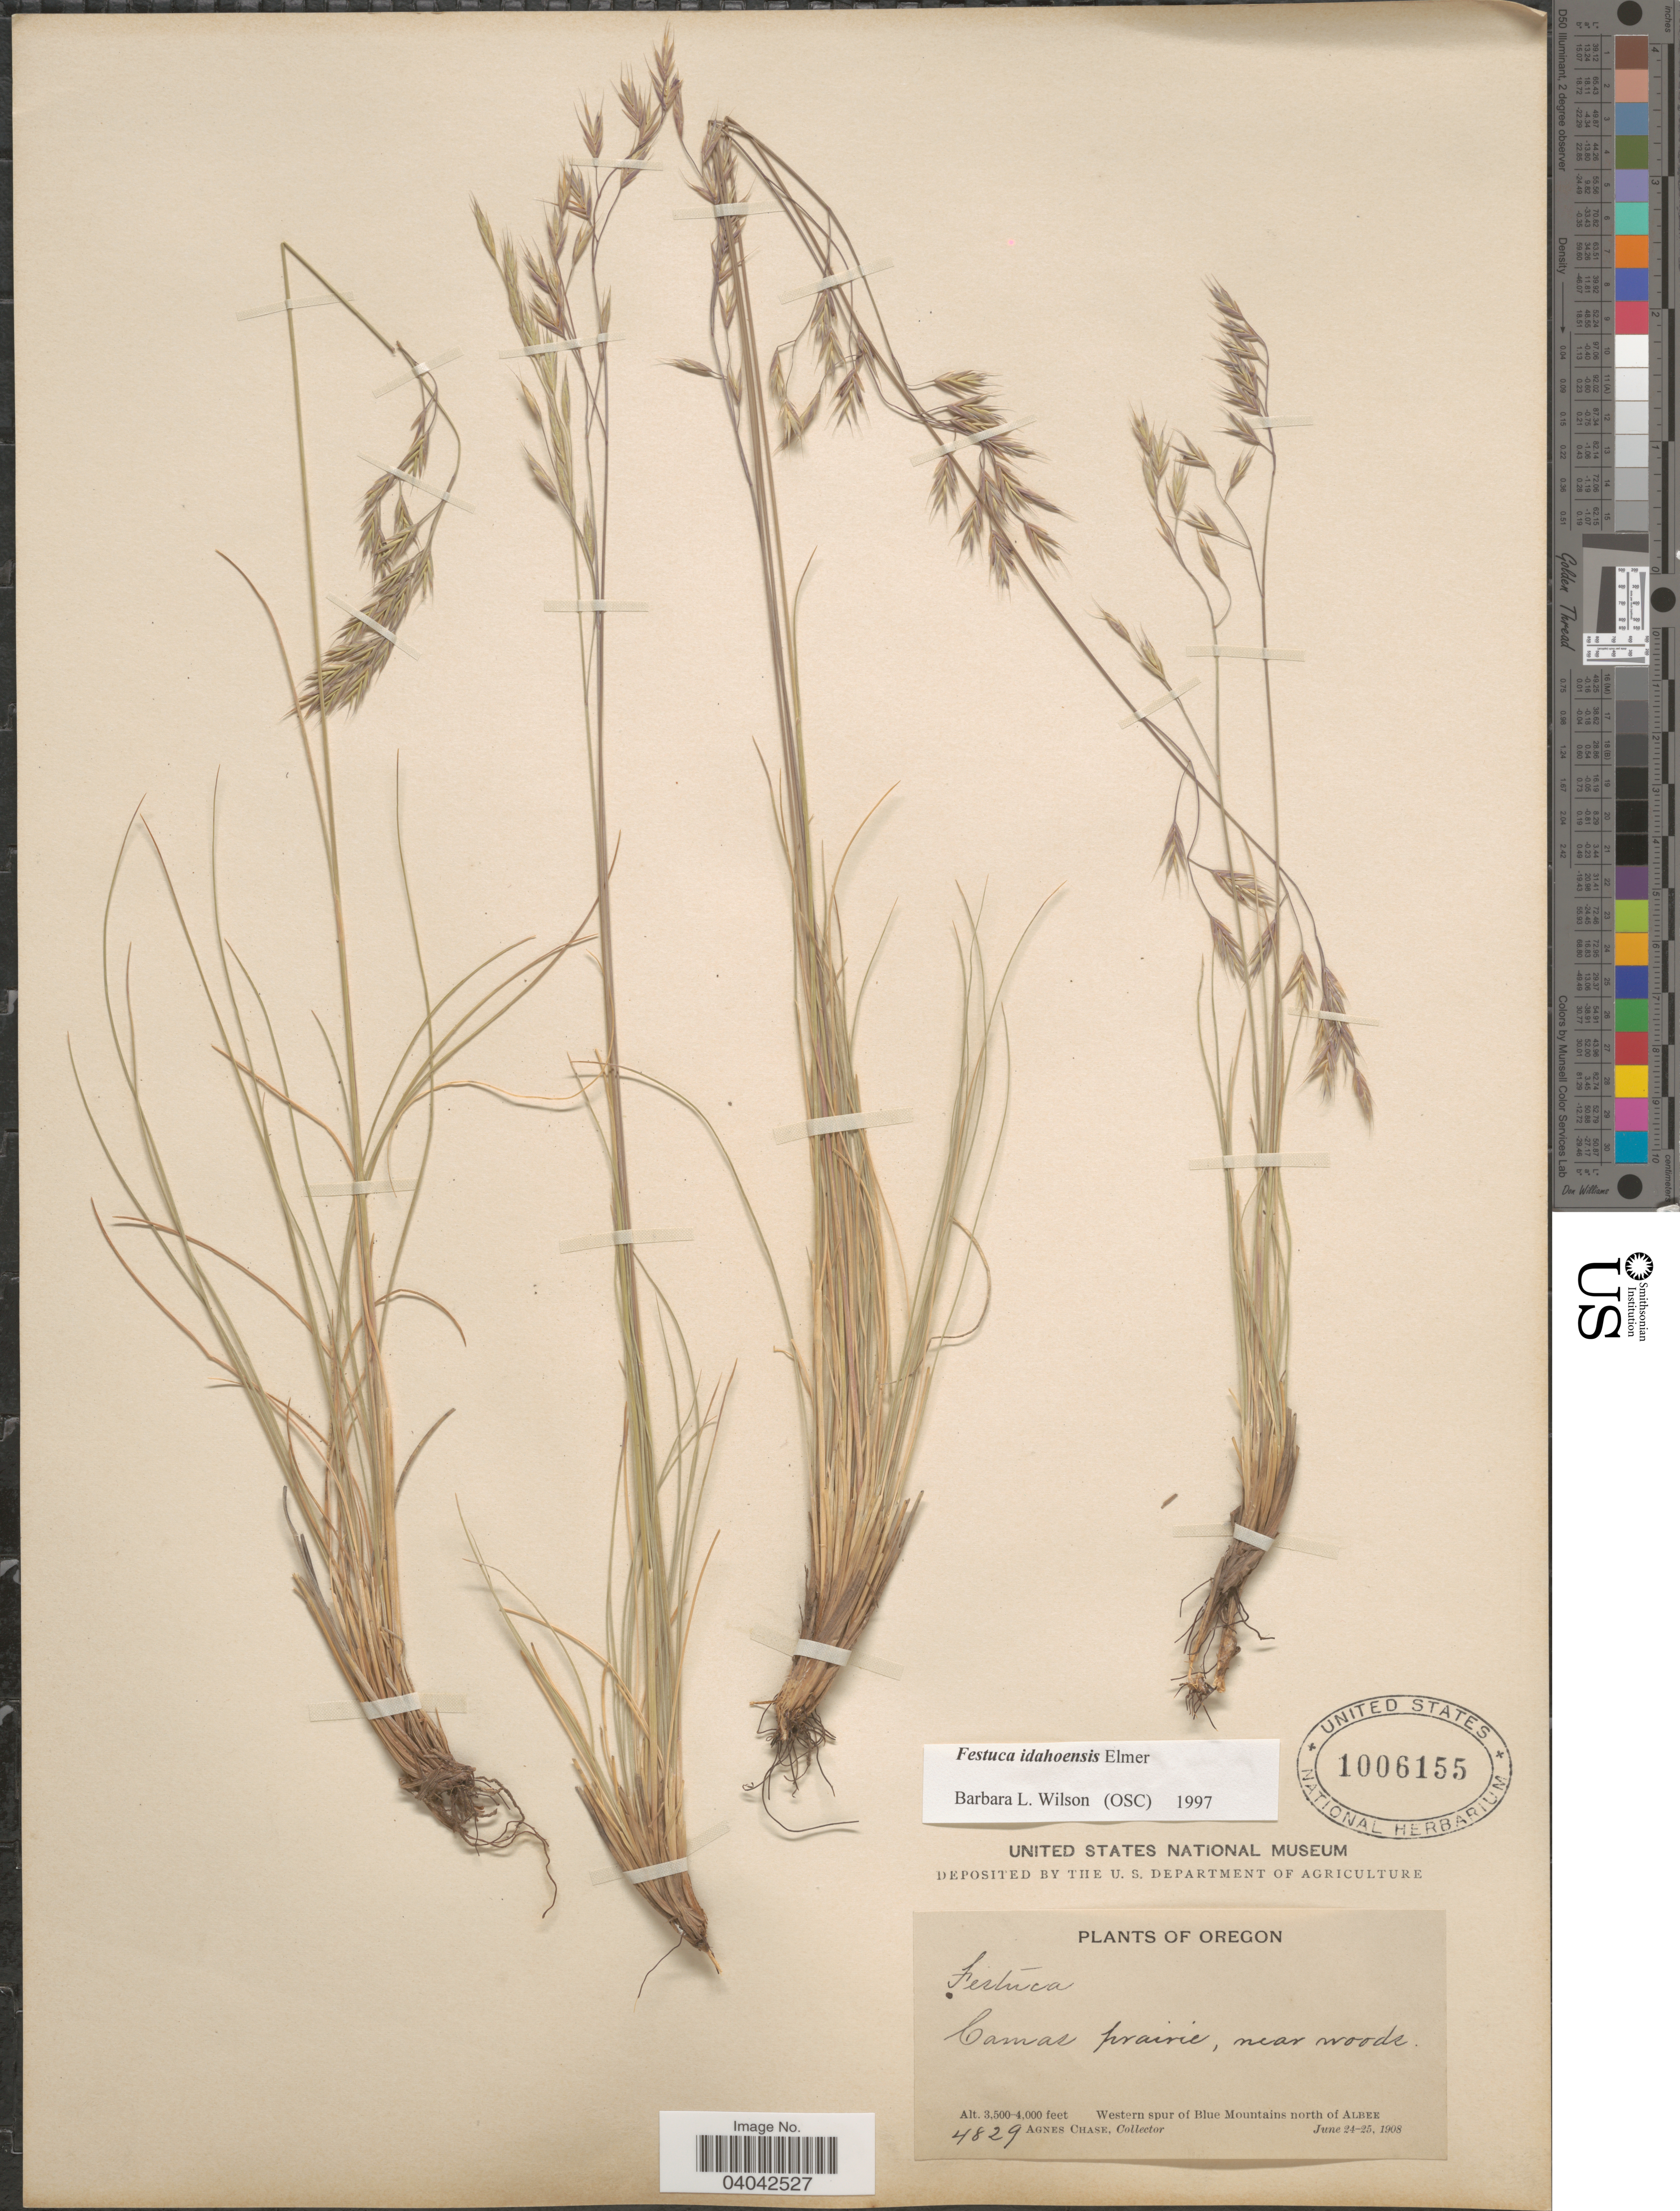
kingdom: Plantae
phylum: Tracheophyta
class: Liliopsida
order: Poales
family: Poaceae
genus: Festuca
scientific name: Festuca idahoensis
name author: Elmer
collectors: A. Chase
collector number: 4829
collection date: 1908-06-24/1908-06-25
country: United States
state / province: Oregon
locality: Camas prairie, near woods. Western spur of Blue Mountains north of Albee.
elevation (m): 1067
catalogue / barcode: US 1006155